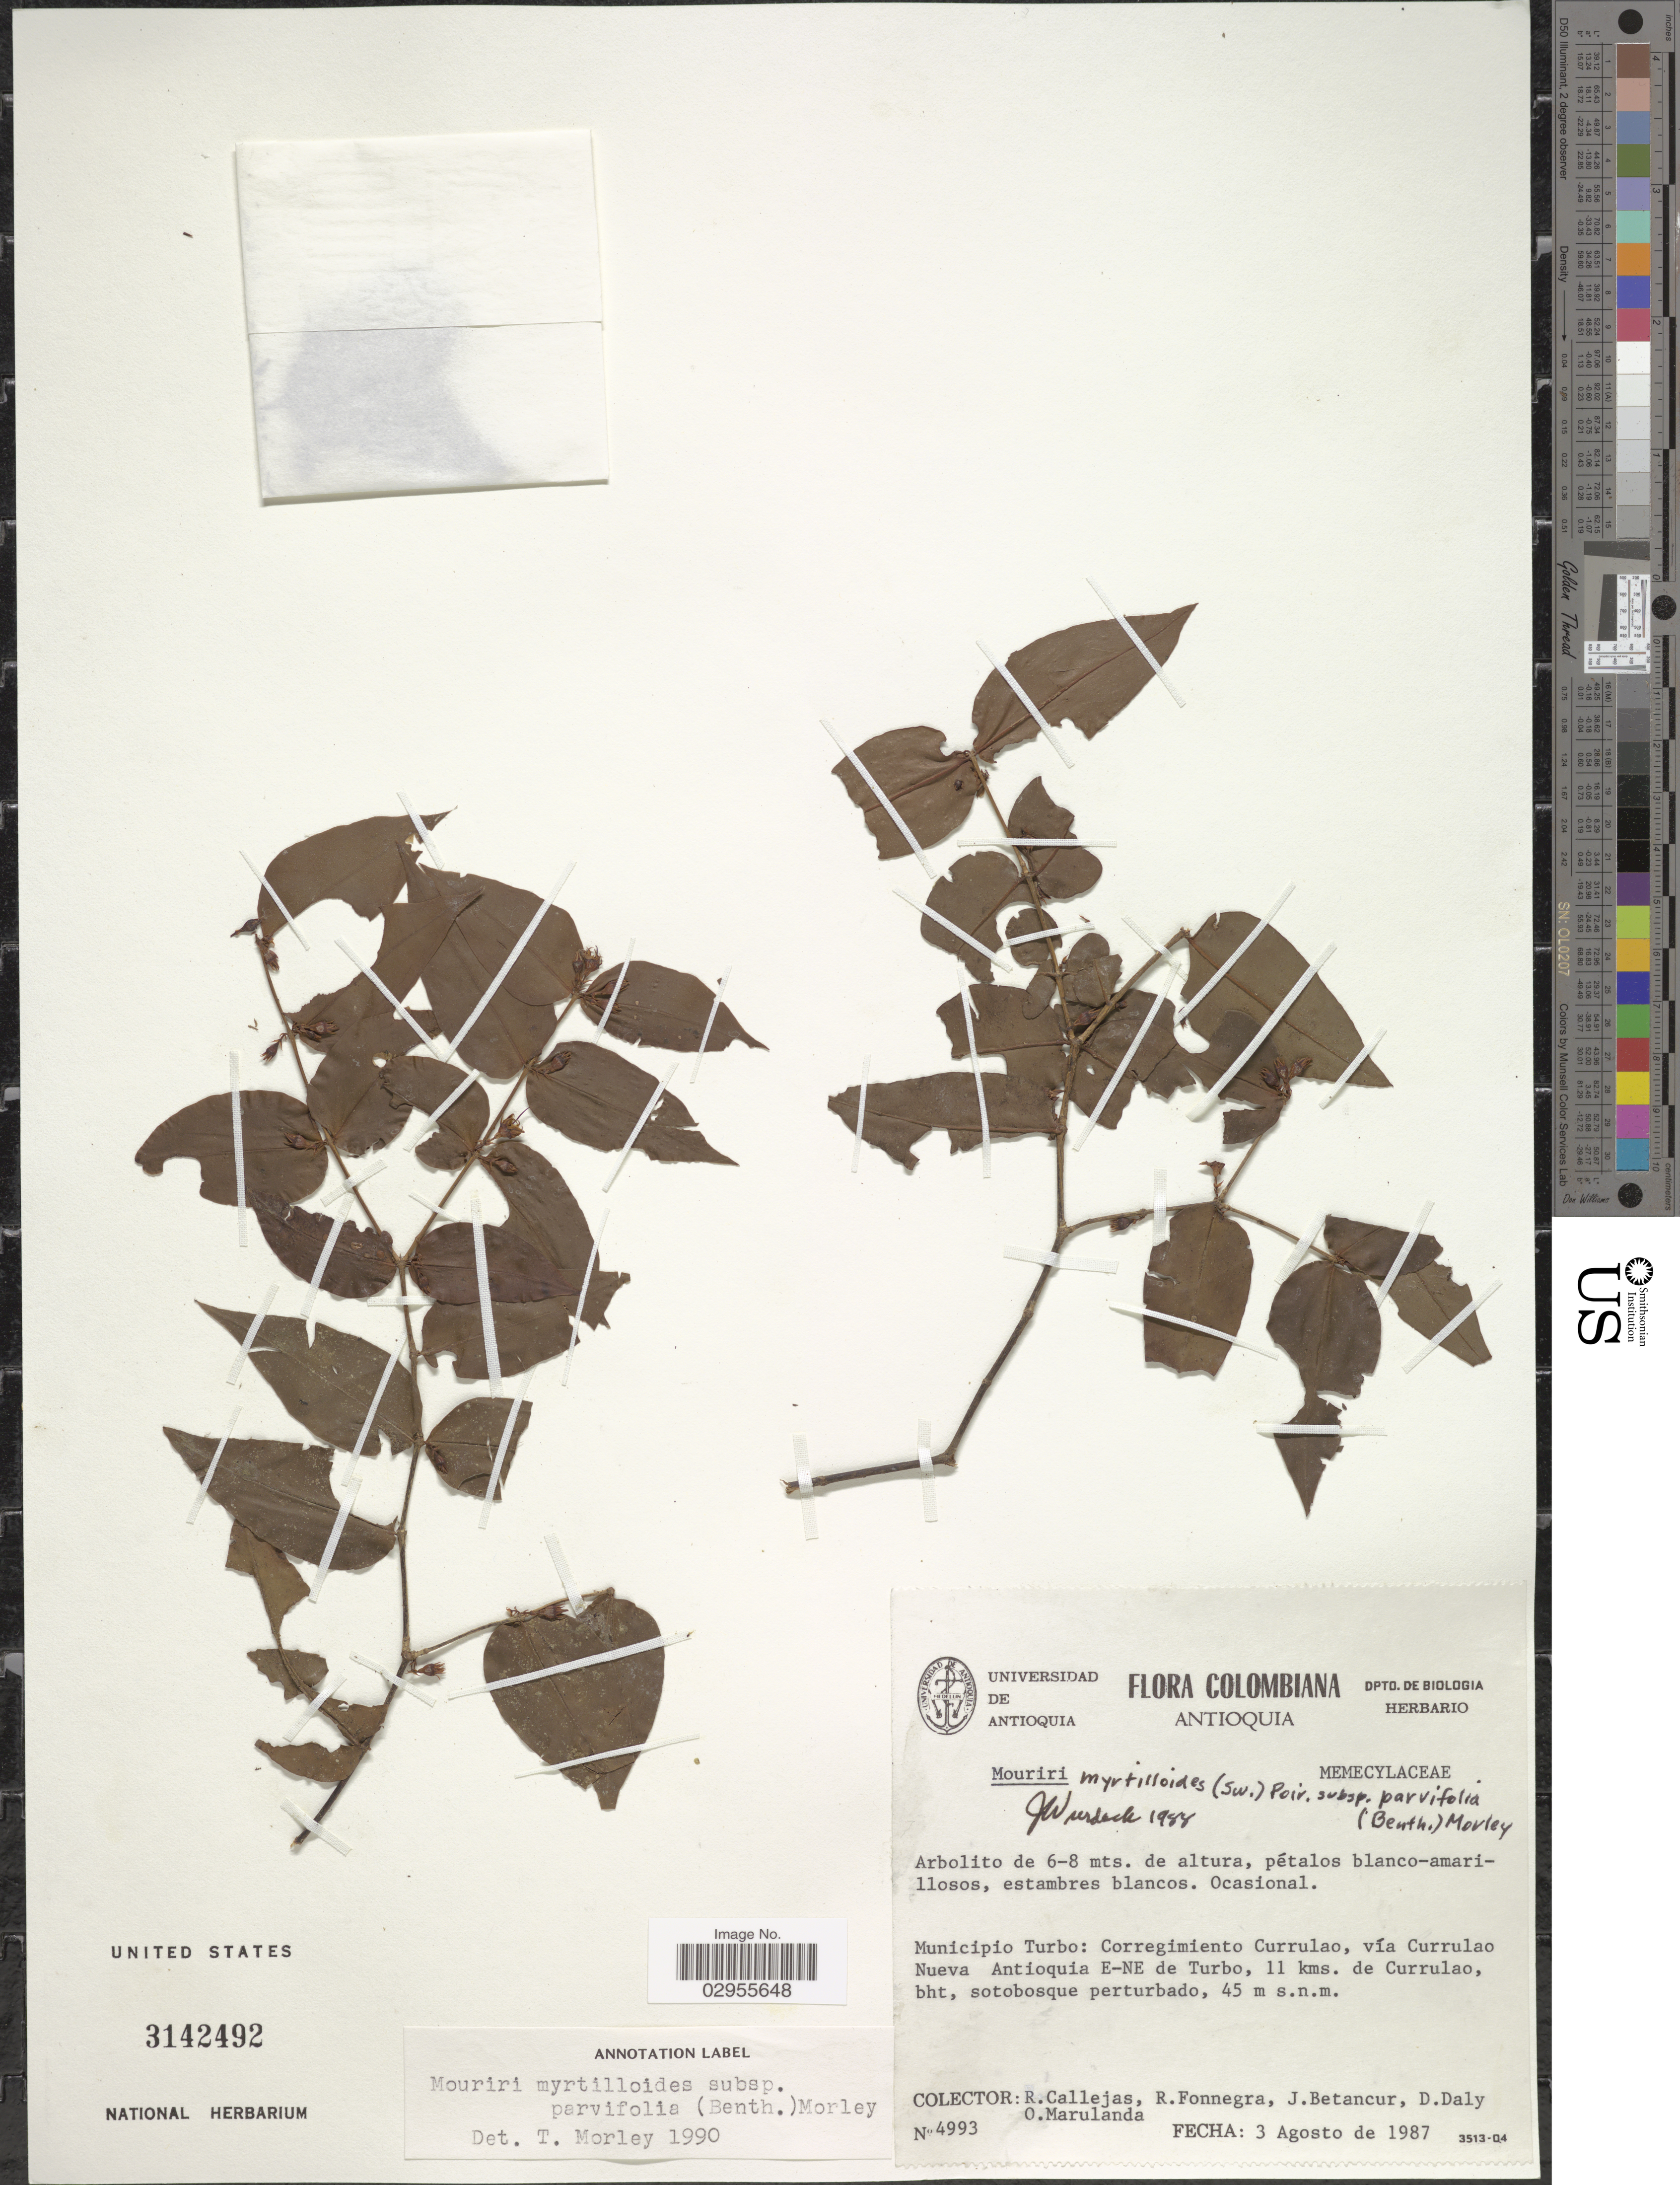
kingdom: Plantae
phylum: Tracheophyta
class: Magnoliopsida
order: Myrtales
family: Melastomataceae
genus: Mouriri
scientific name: Mouriri myrtilloides subsp. parvifolia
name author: (Benth.) Morley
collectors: R. Callejas, R. Fonnegra, J. Betancur, D. C. Daly & O. Marulanda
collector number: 4993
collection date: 1987-08-03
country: Colombia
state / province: Antioquia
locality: Municipio Turbo: Corregimiento Currulao, vía Currulao Nueva Antioquia E-NE de Turbo, 11 kms. de Currulao.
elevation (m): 45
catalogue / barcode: US 3142492